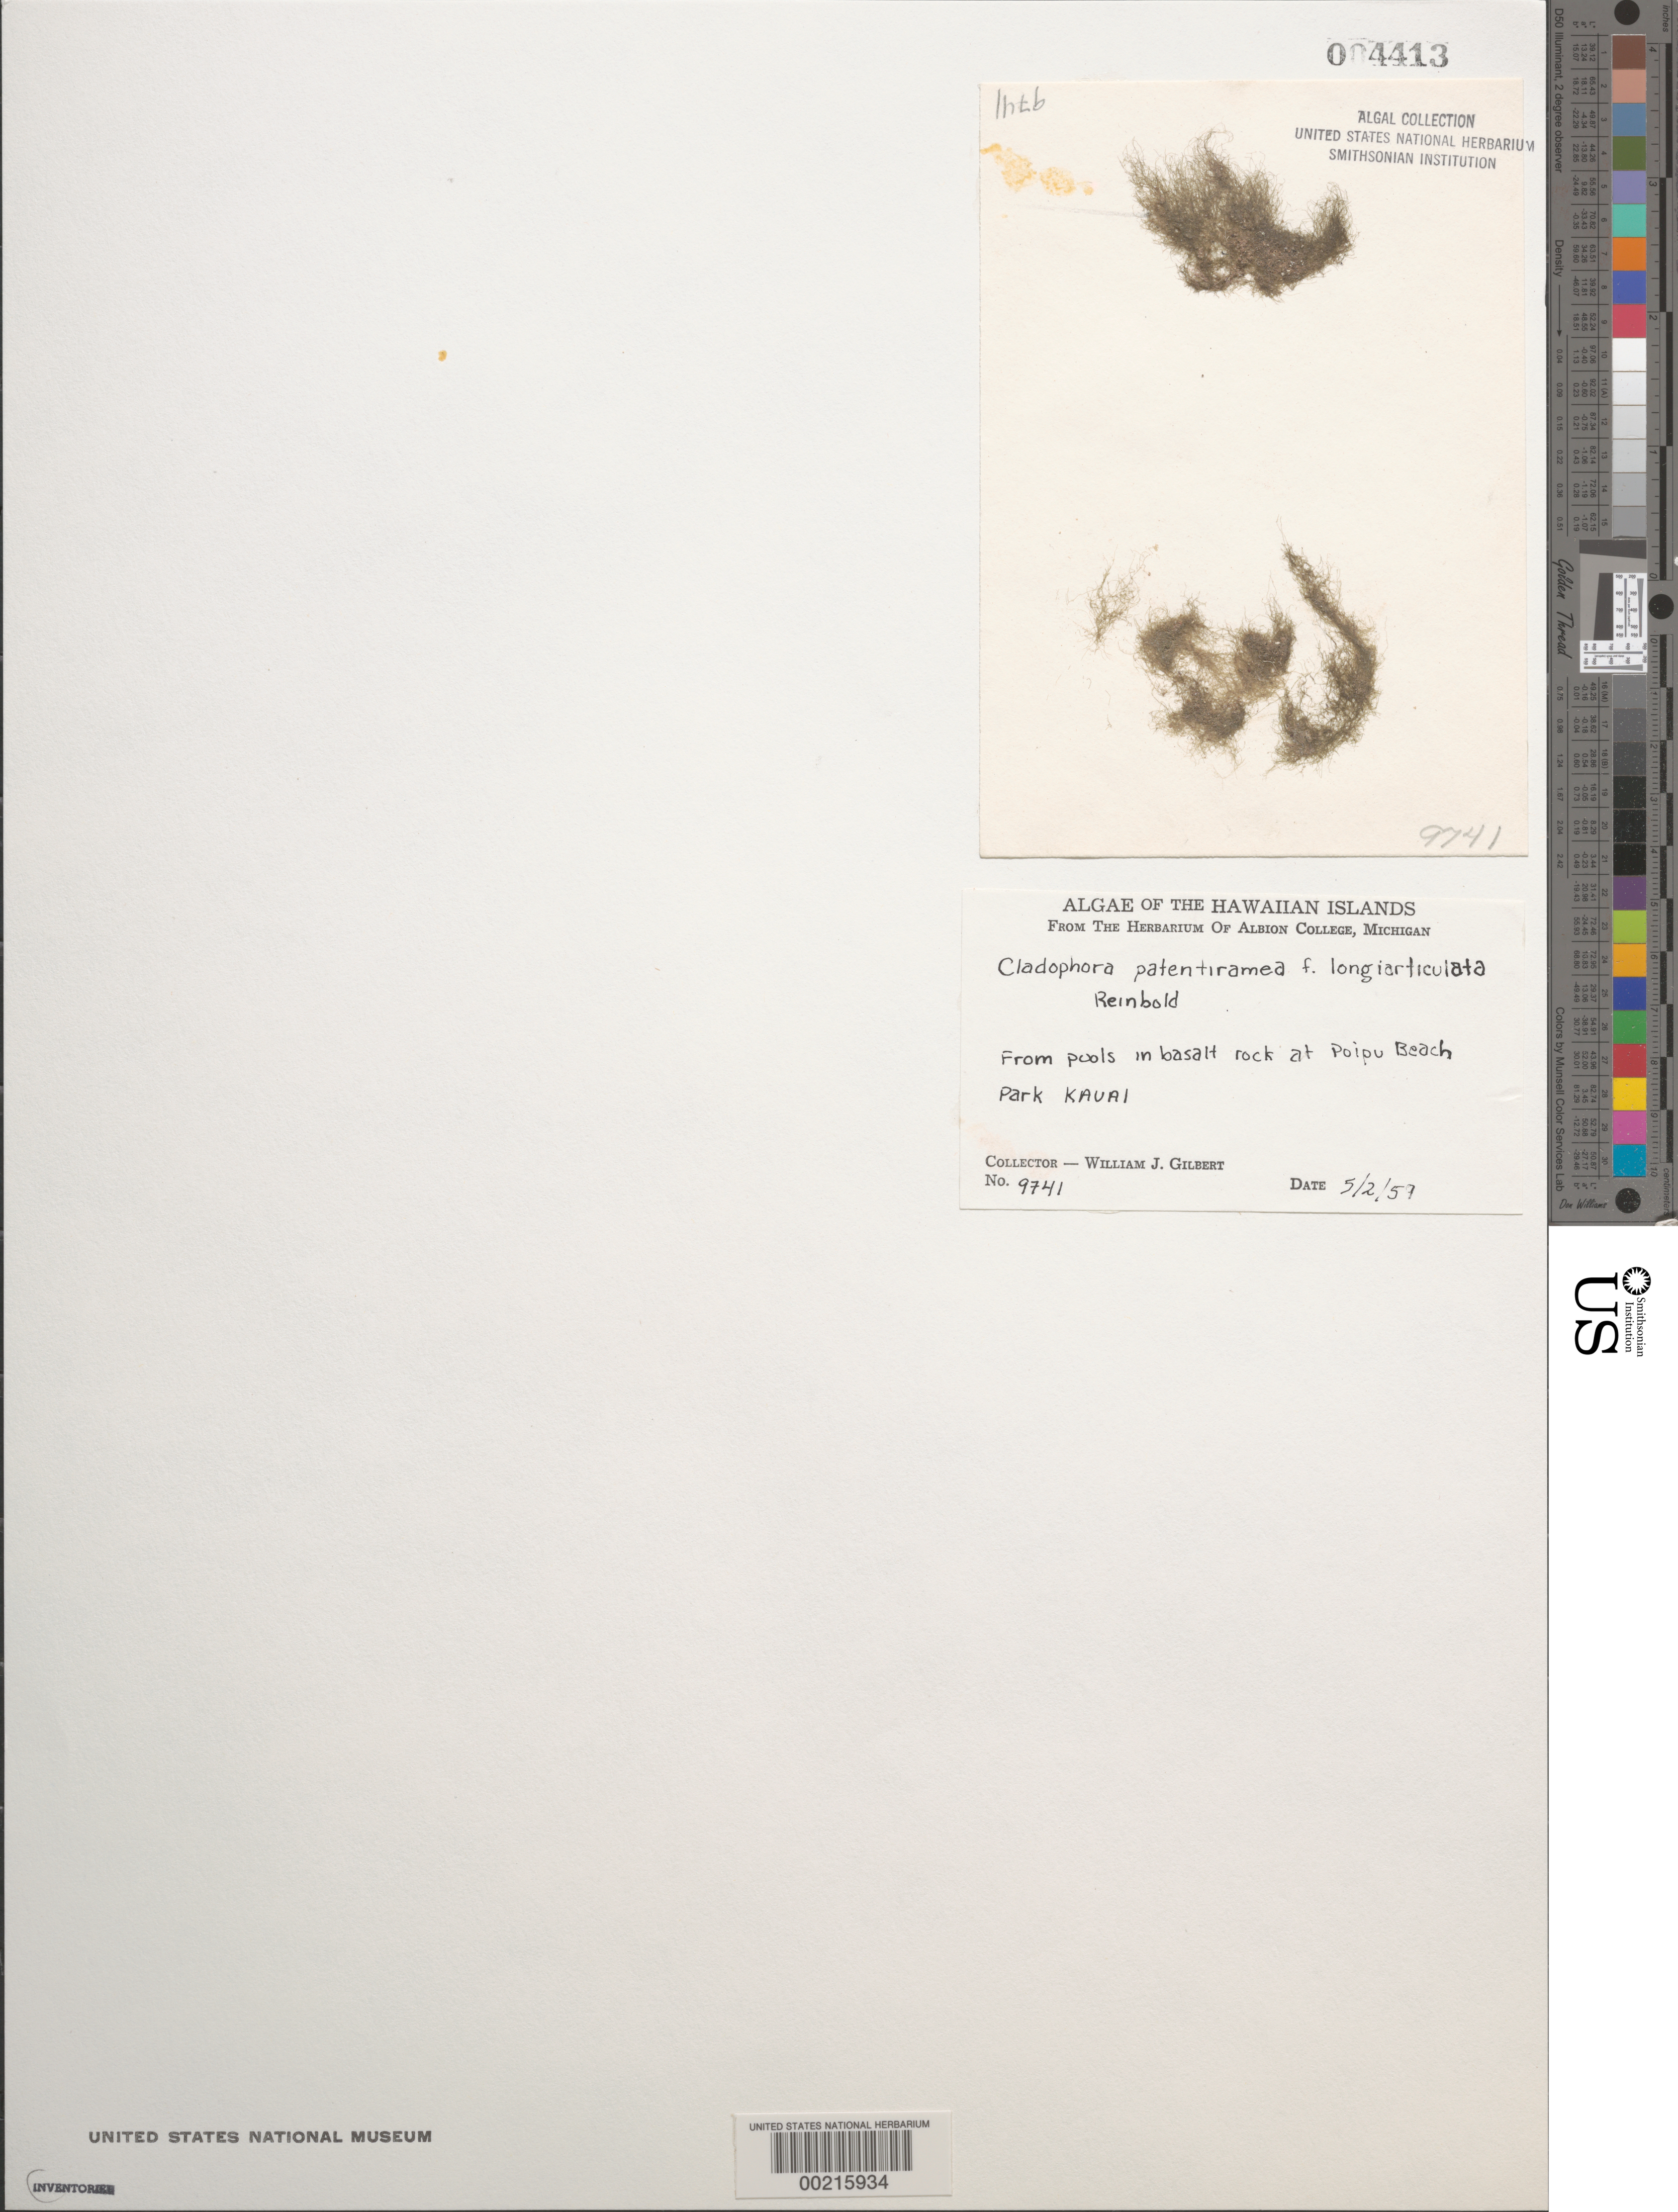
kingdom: Plantae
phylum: Chlorophyta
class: Ulvophyceae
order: Cladophorales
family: Cladophoraceae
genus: Cladophora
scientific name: Cladophora patentiramea f. longiarticulata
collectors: W. J. Gilbert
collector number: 9741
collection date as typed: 02 May 1959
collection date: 1959-05-02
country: United States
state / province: Hawaii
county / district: Kauai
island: Kaua'i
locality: Poipu Beach Park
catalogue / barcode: US 4413